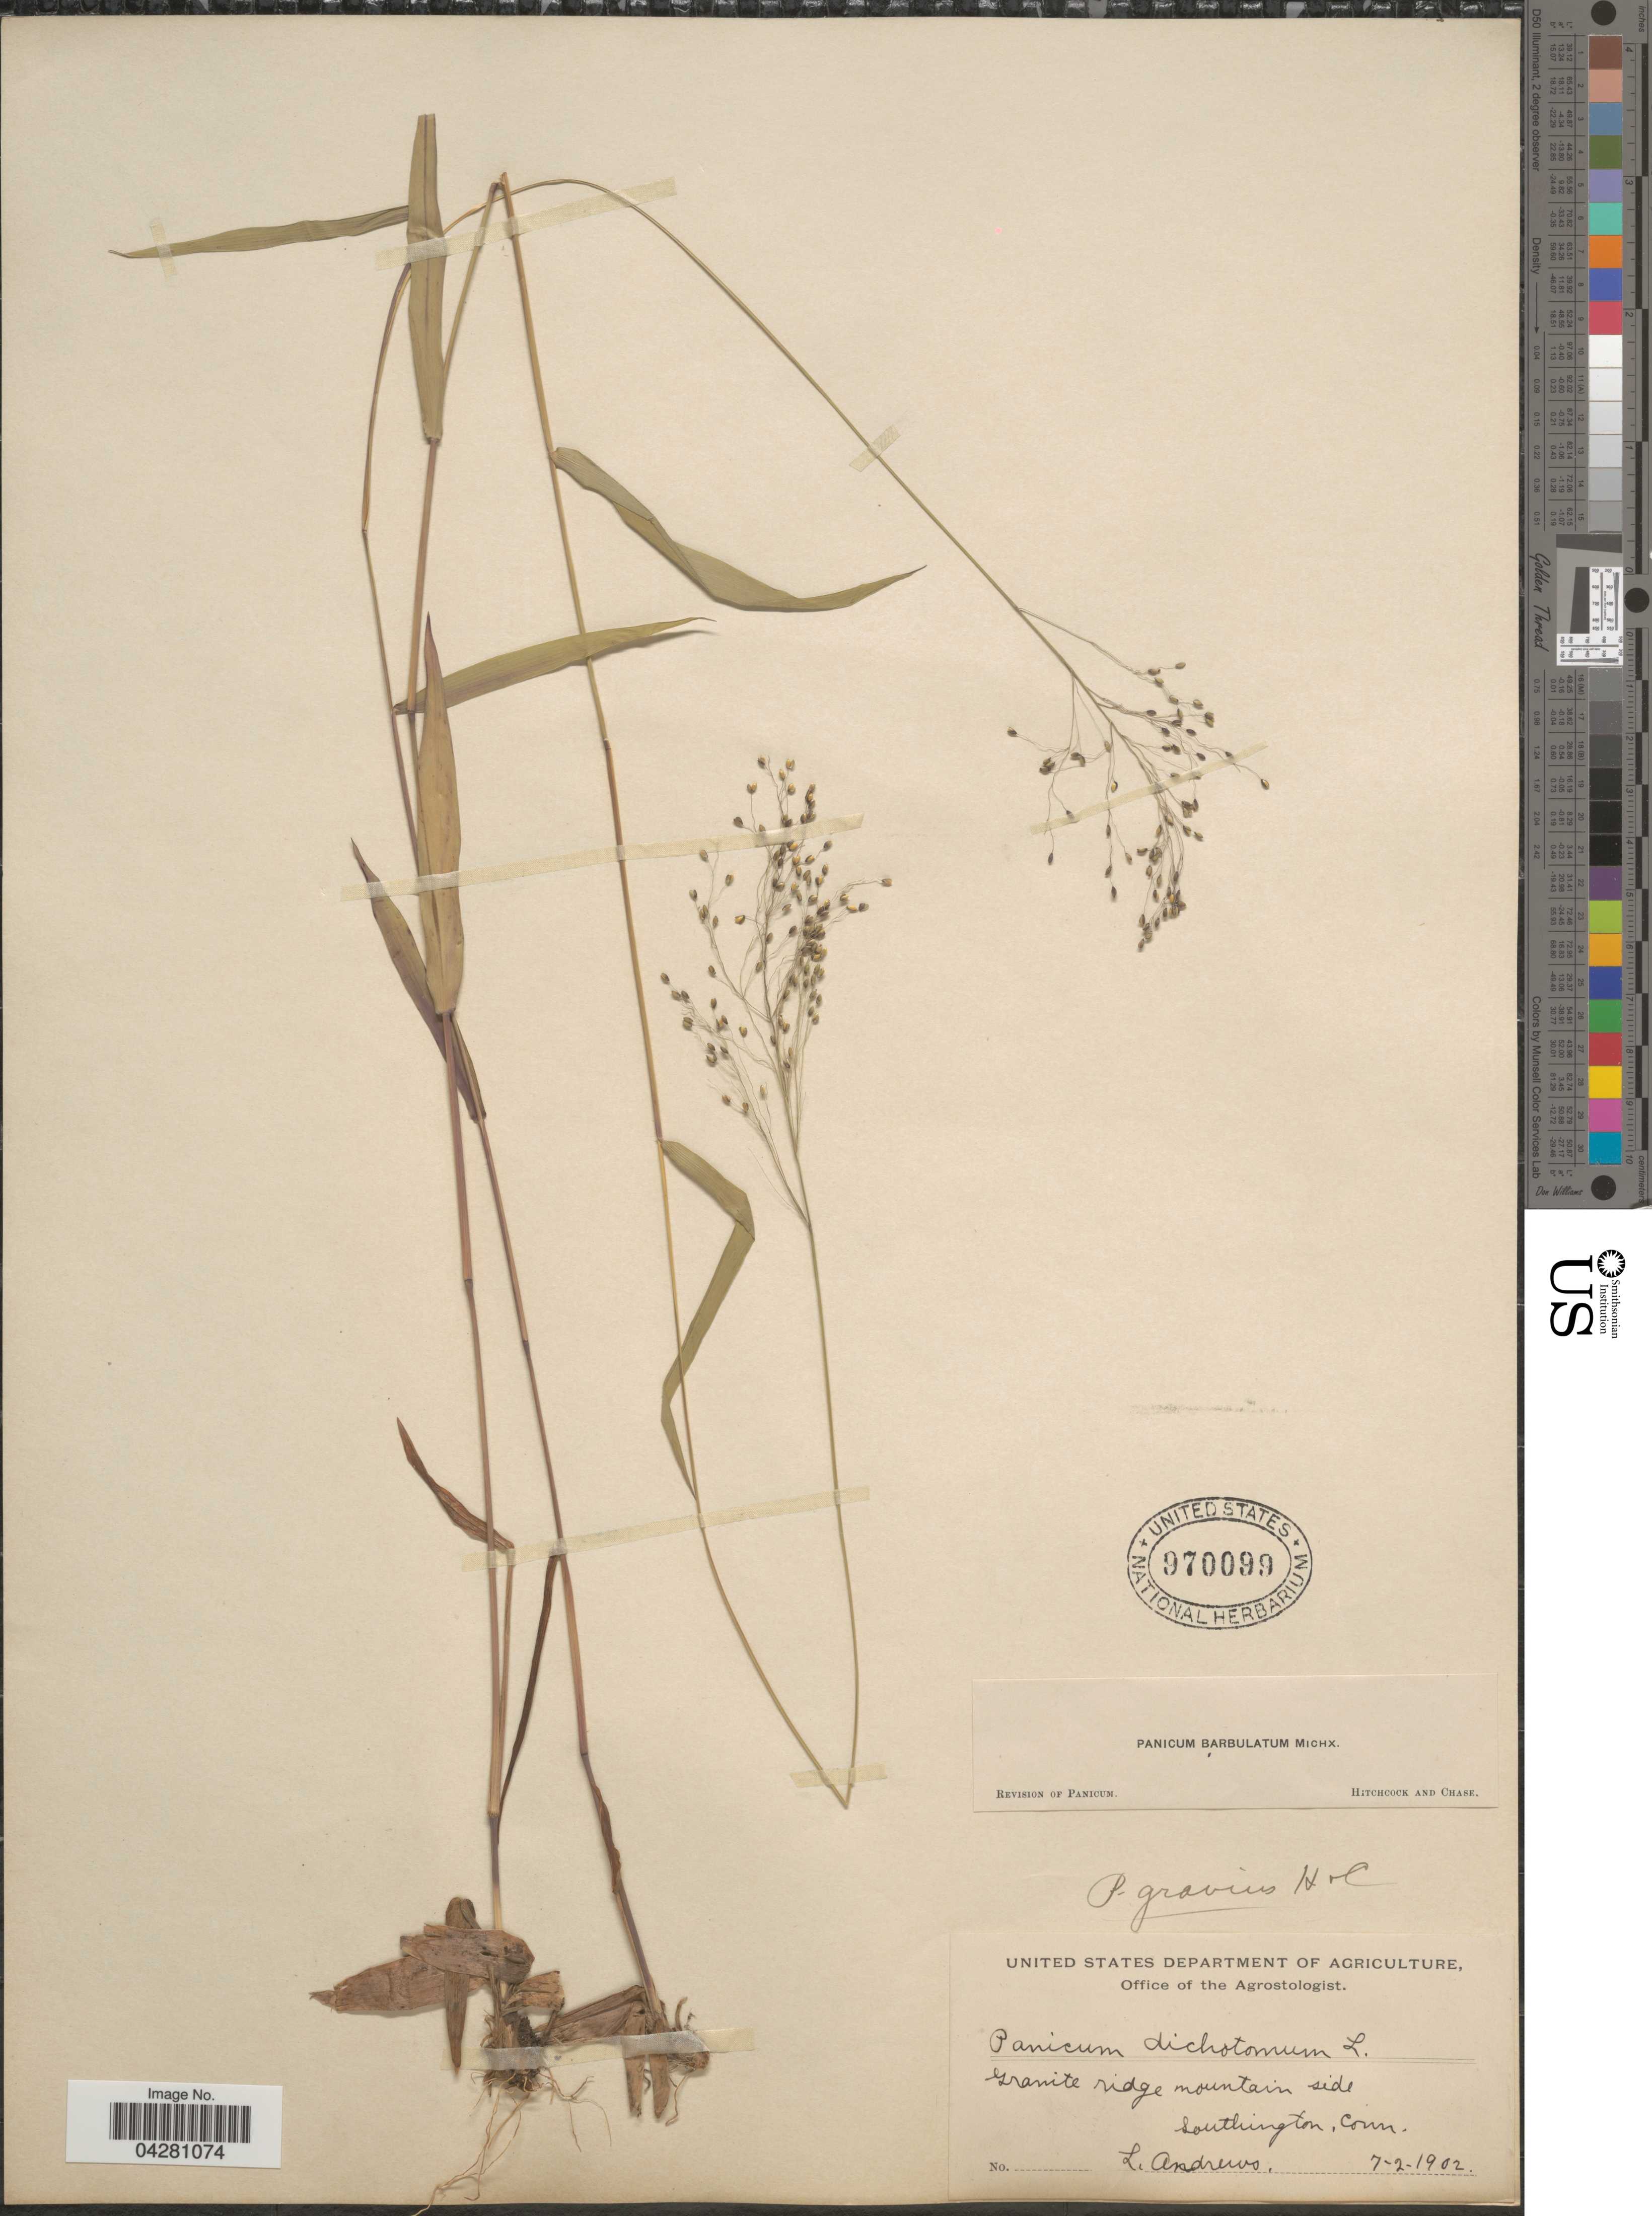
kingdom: Plantae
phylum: Tracheophyta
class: Liliopsida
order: Poales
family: Poaceae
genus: Dichanthelium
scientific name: Dichanthelium dichotomum var. dichotomum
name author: (L.) Gould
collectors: L. Andrews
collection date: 1902-07-02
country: United States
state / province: Connecticut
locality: Granite ridge mountain side. Southington.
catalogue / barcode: US 970099